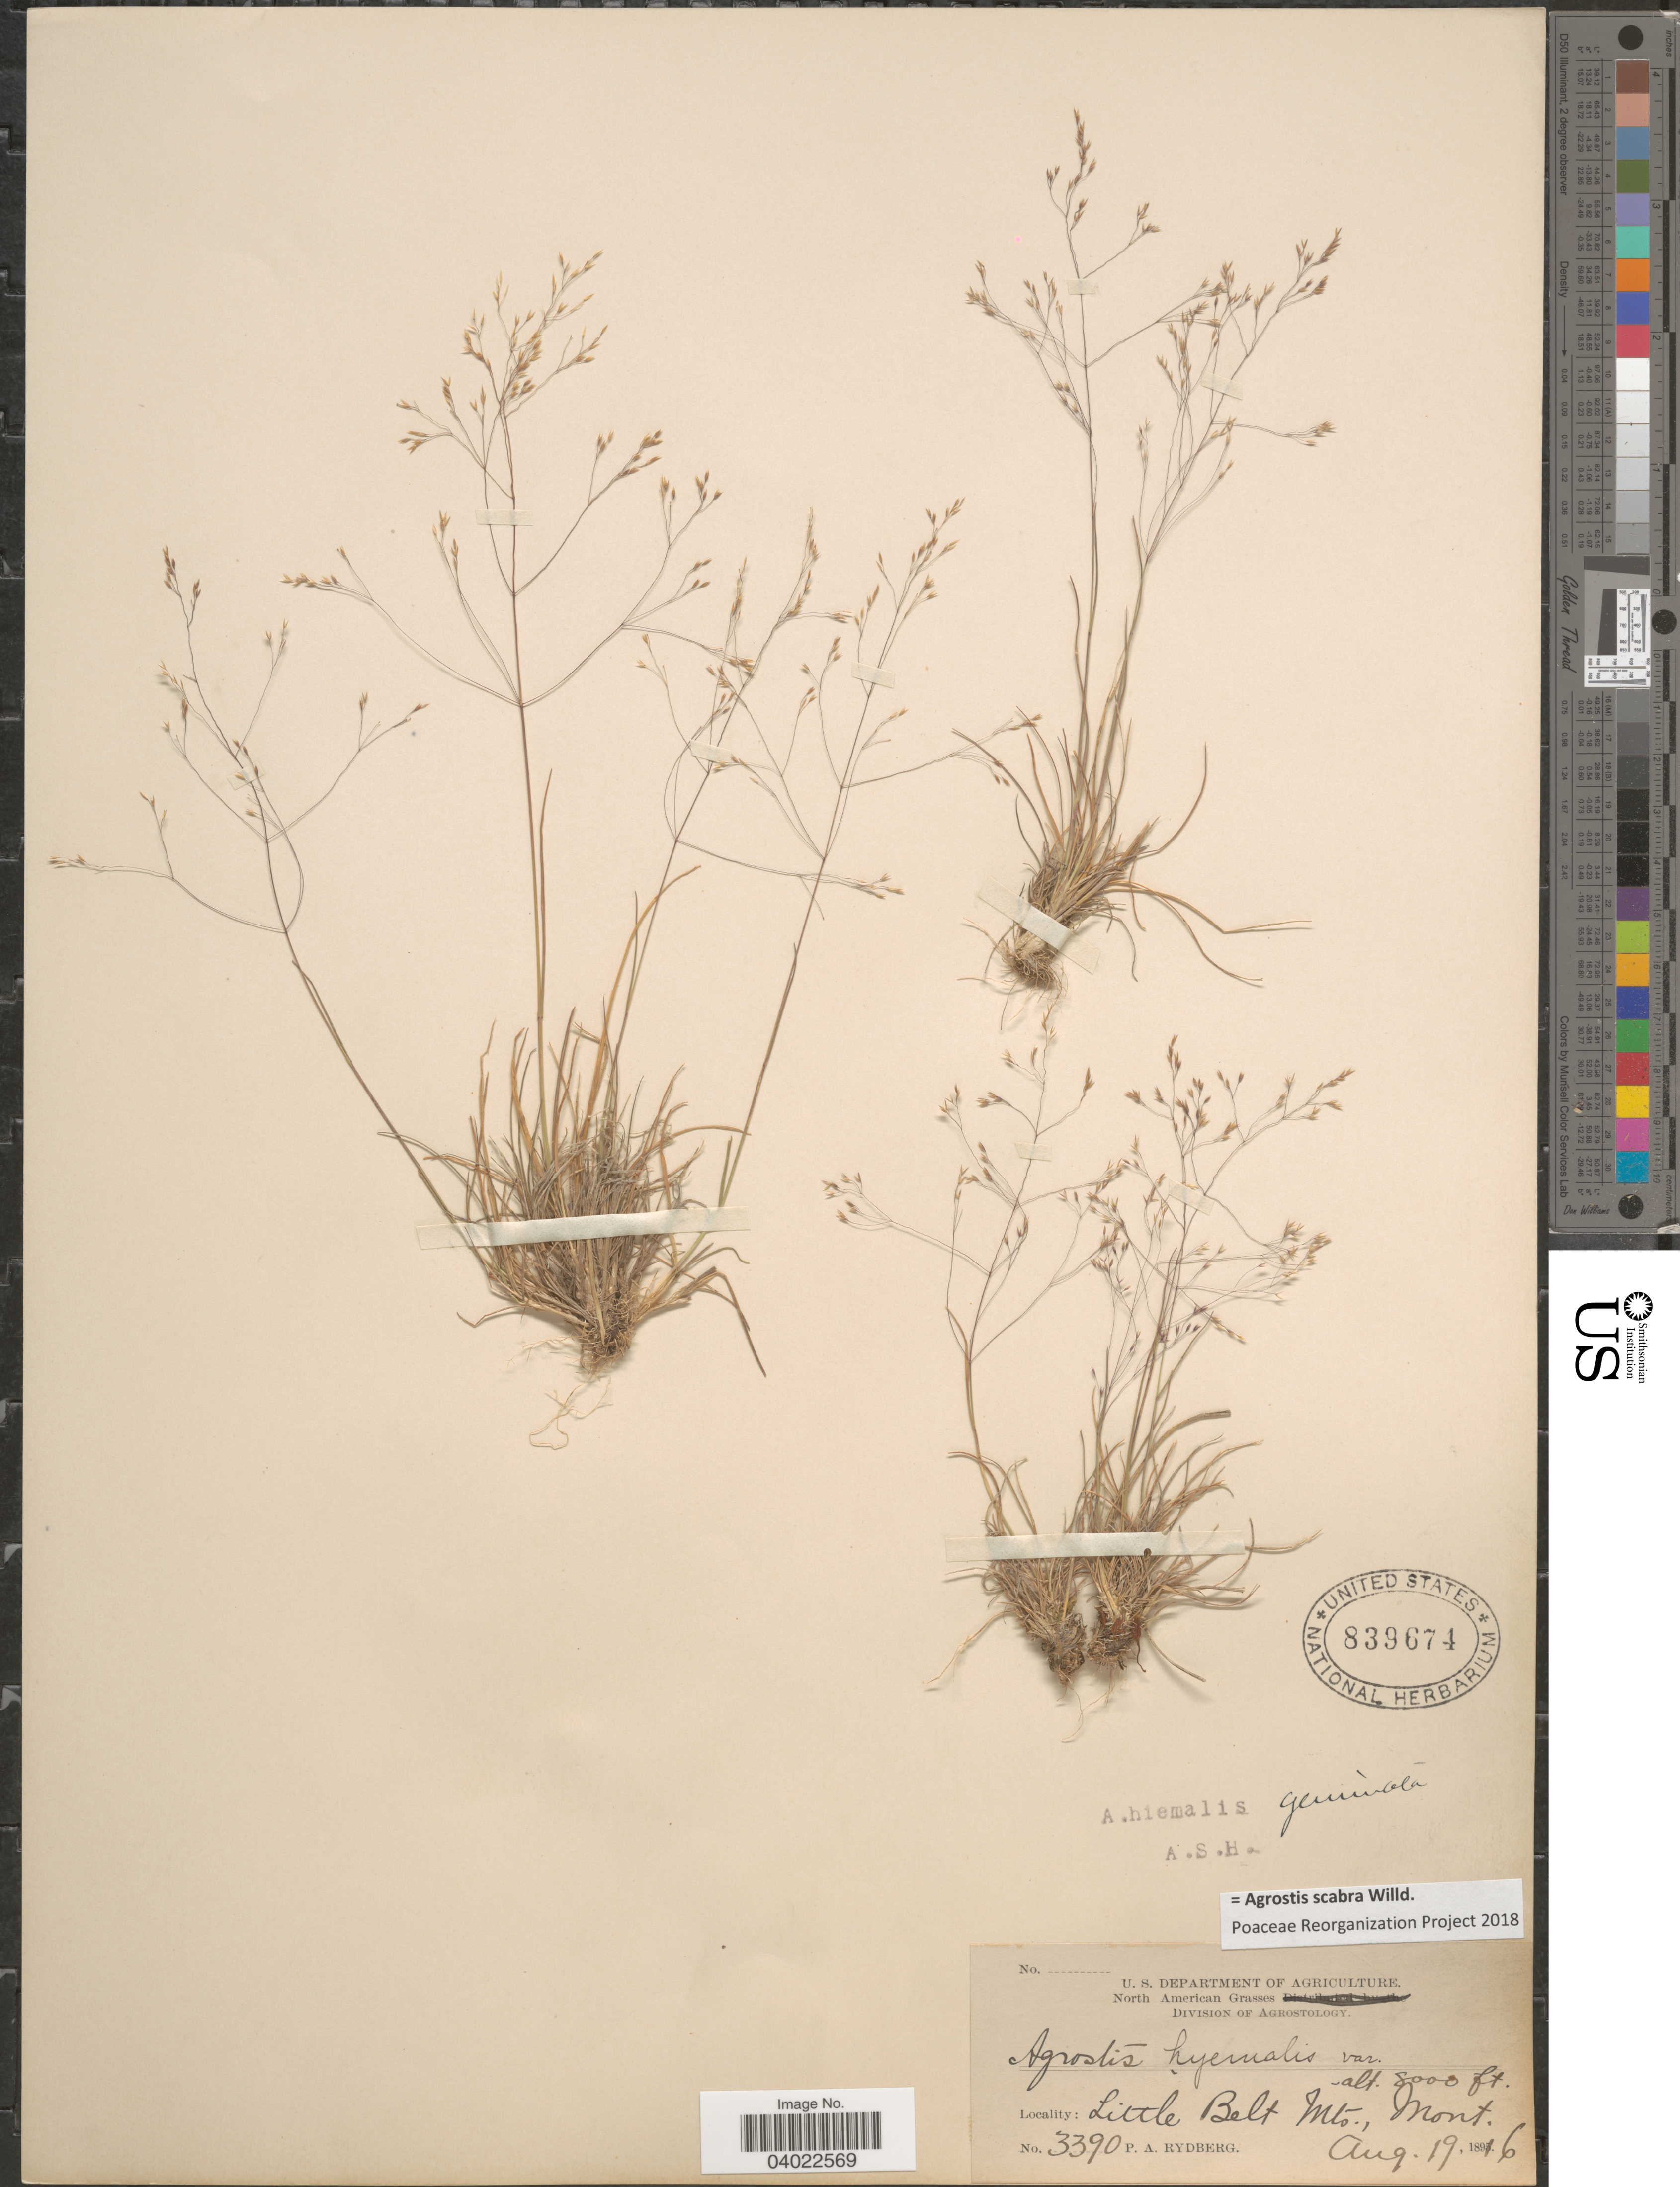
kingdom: Plantae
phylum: Tracheophyta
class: Liliopsida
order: Poales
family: Poaceae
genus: Agrostis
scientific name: Agrostis scabra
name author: Willd.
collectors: P. A. Rydberg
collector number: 3390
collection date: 1896-08-19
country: United States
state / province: Montana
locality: Little Belt Mts.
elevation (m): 2438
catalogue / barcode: US 839674